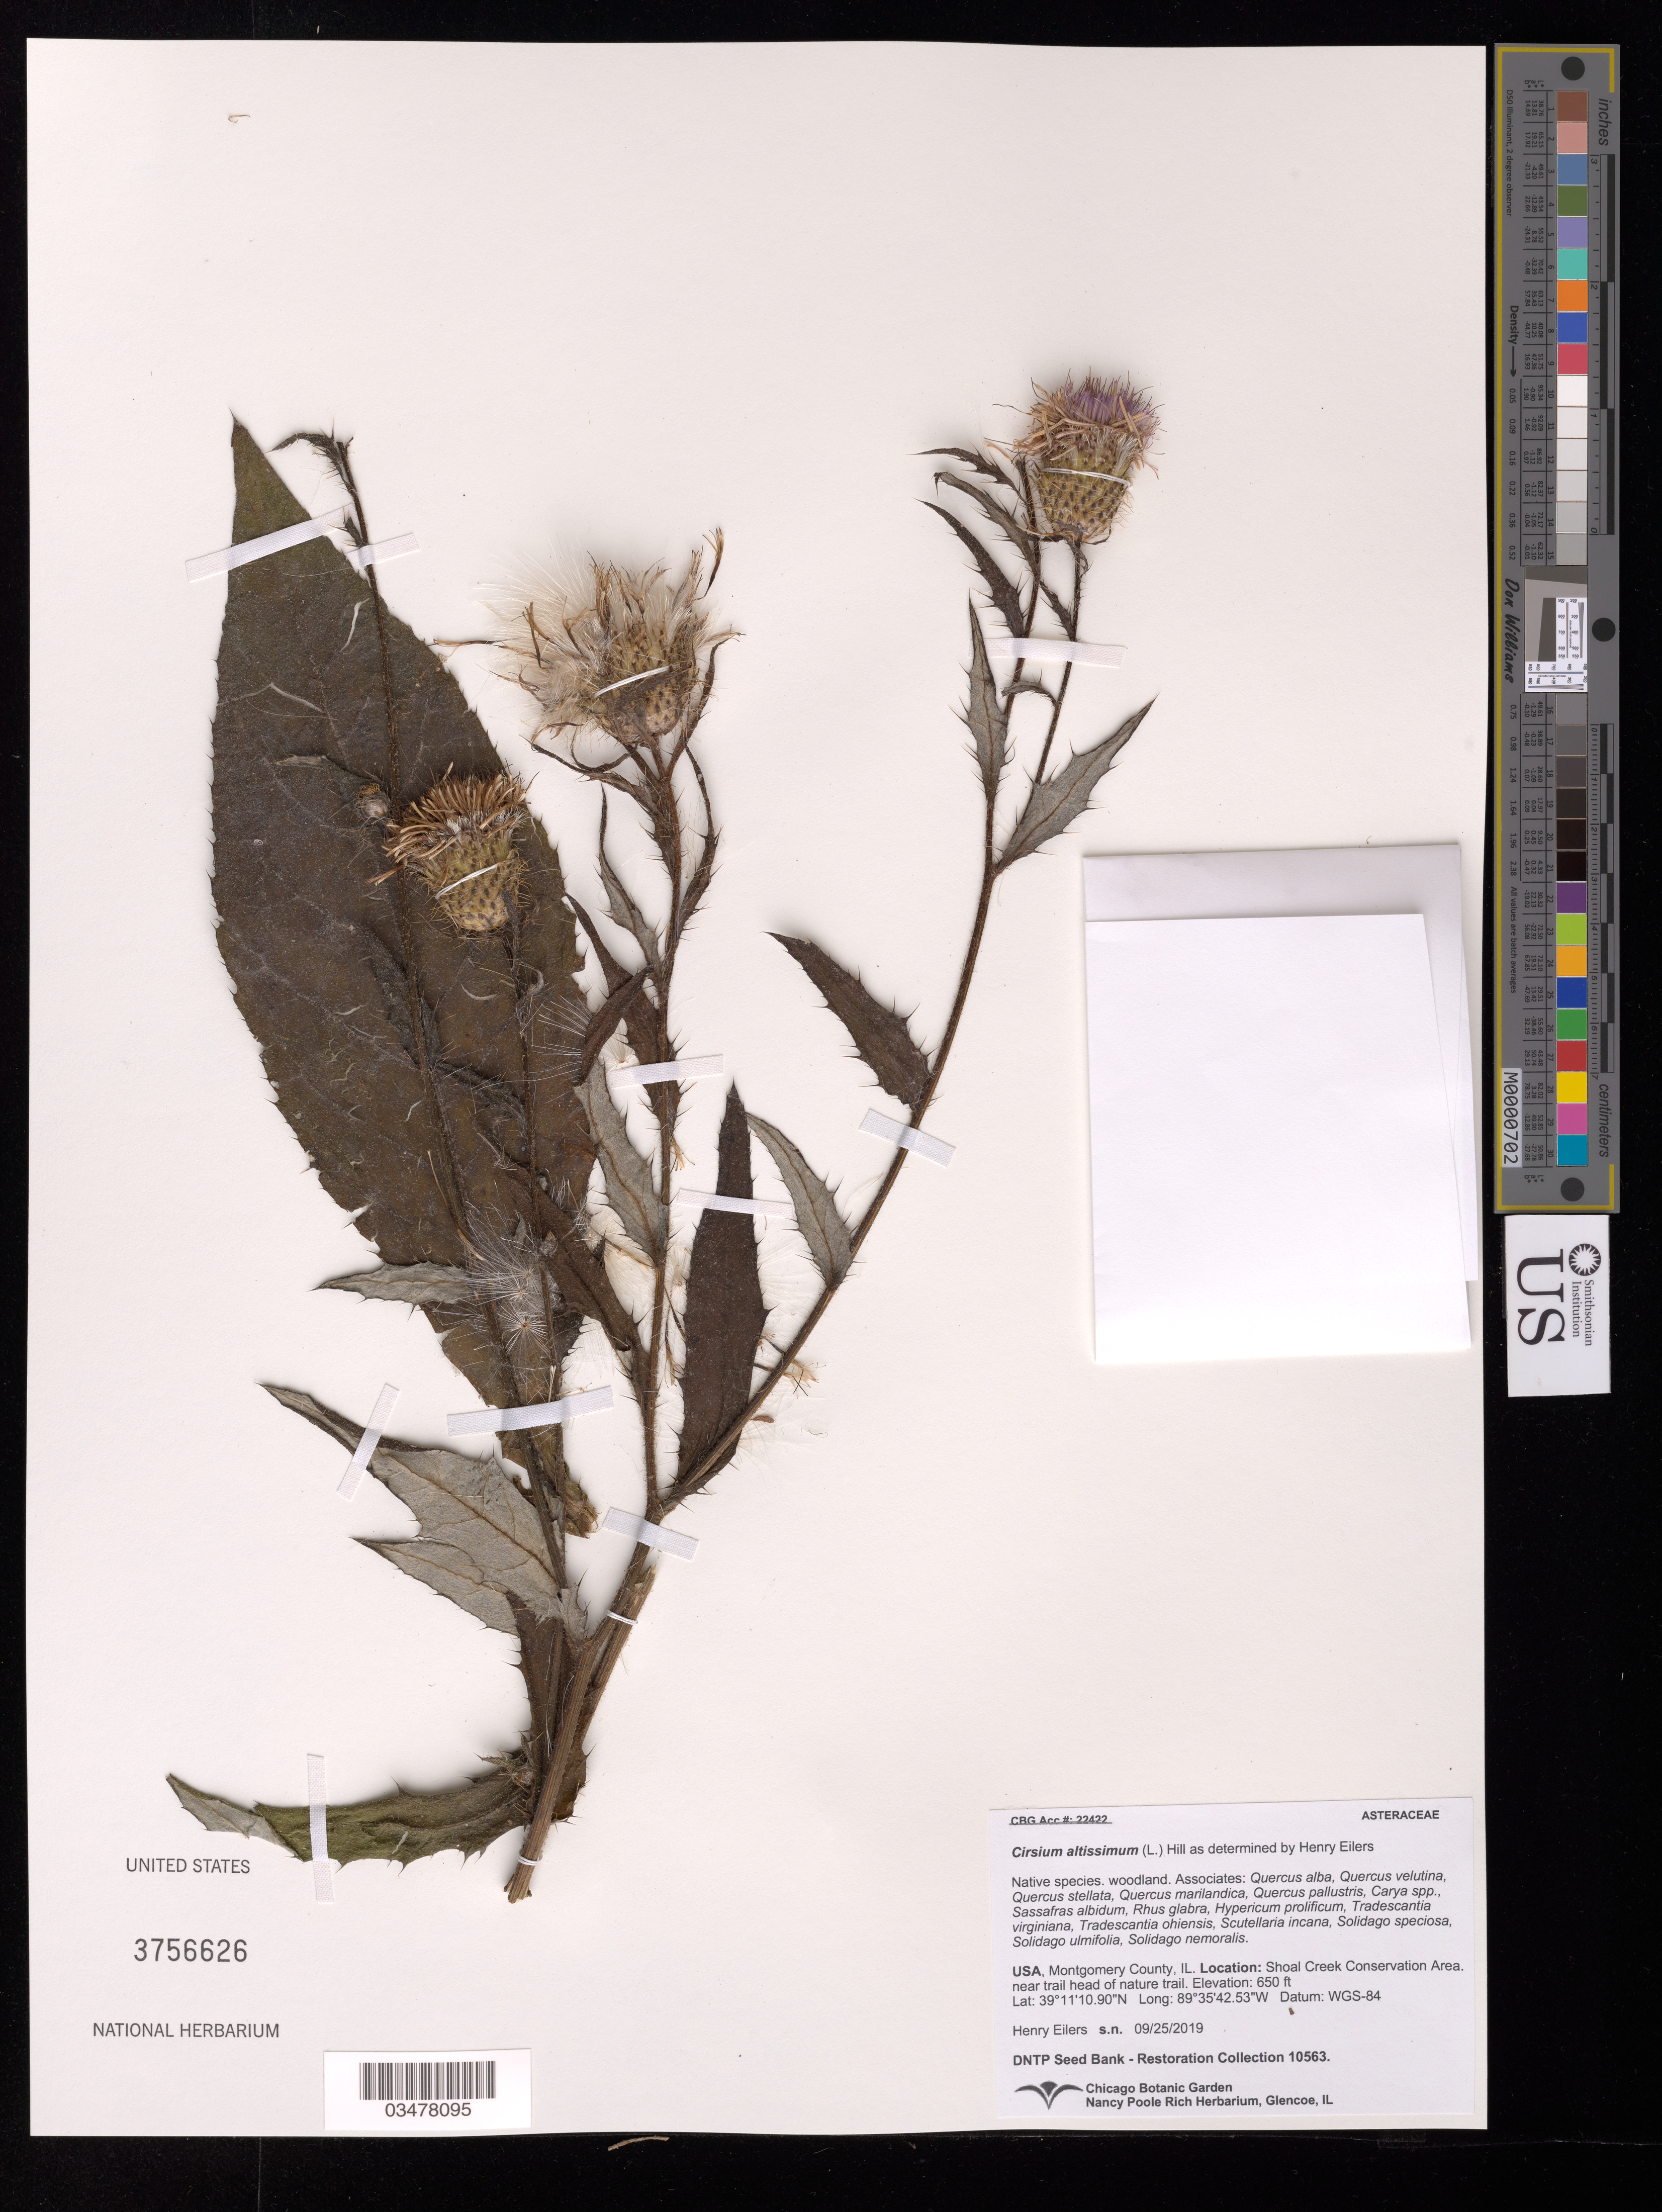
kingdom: Plantae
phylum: Tracheophyta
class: Magnoliopsida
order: Asterales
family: Asteraceae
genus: Cirsium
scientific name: Cirsium altissimum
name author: (L.) Hill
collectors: H. Eilers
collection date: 2019-09-25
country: United States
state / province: Illinois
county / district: Montgomery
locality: Shoal Creek Conservation Area, near nature trail head.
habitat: Woodland. With Quercus alba, Carya sp., Rhus glabra, Solidago nemoralis, etc.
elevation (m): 198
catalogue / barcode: US 3756626